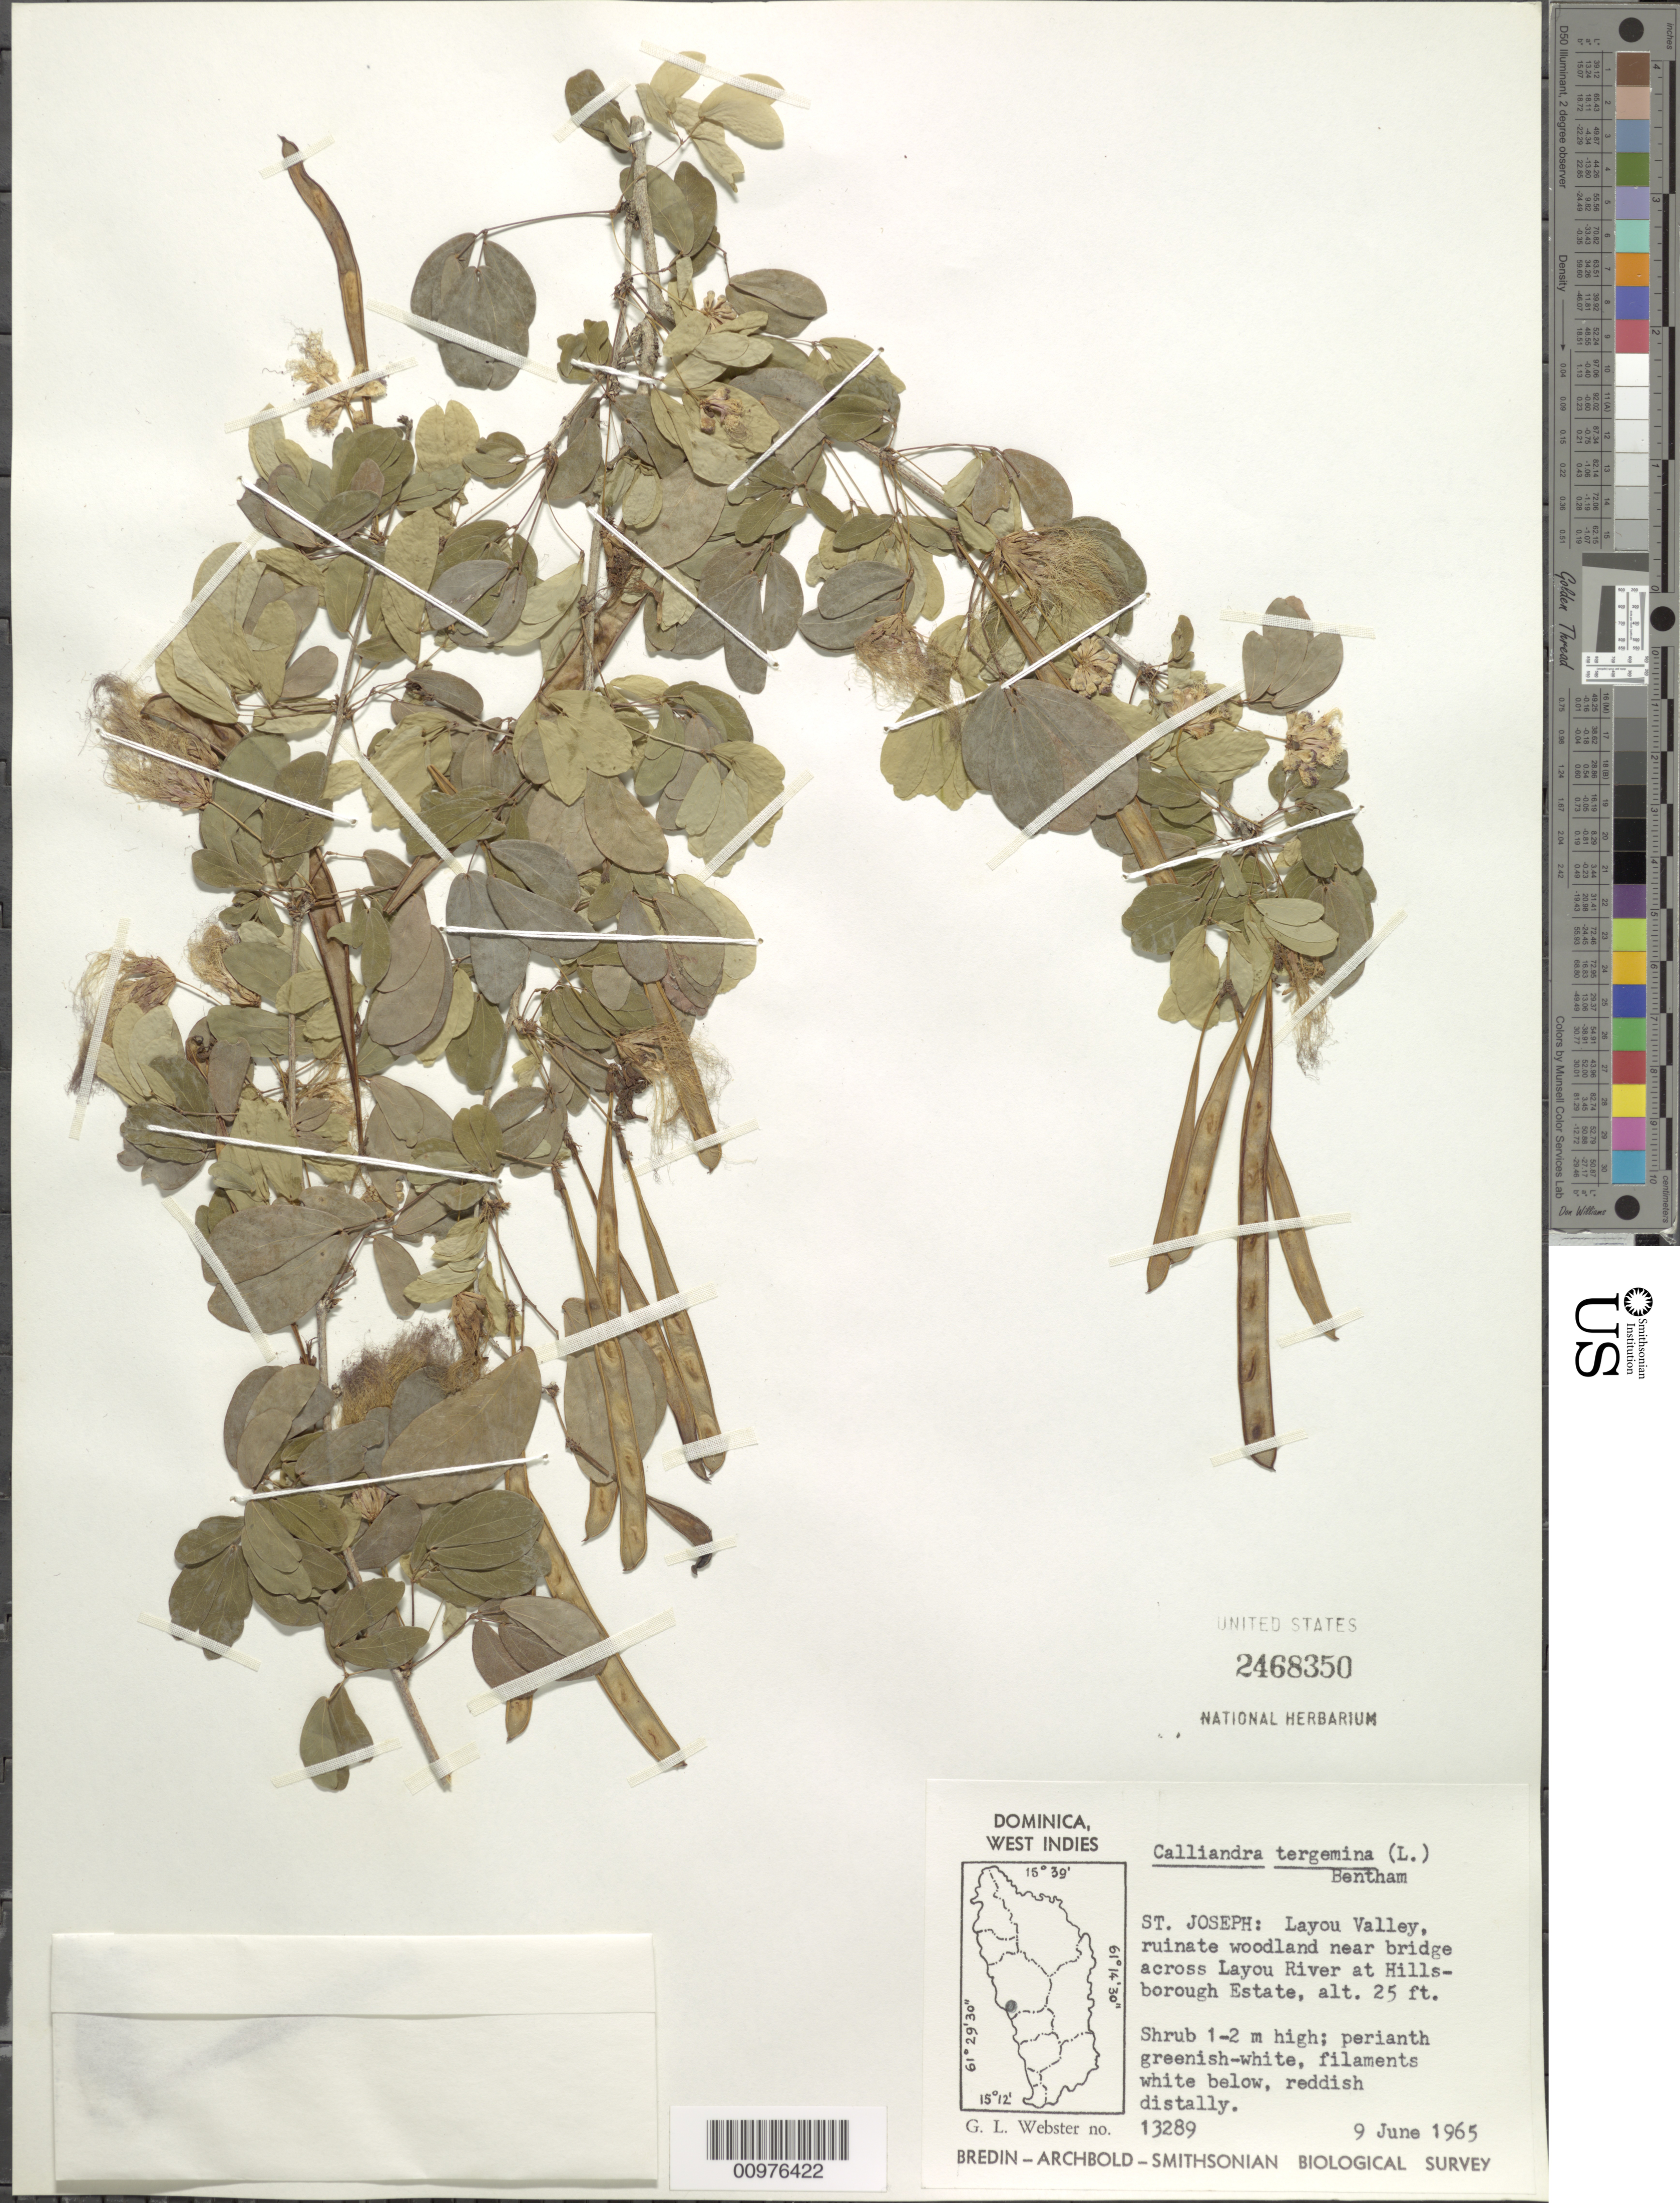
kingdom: Plantae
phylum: Tracheophyta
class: Magnoliopsida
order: Fabales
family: Fabaceae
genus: Calliandra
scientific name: Calliandra tergemina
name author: (L.) Benth.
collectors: G. L. Webster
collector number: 13289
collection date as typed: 09 Jun 1965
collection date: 1965-06-09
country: Dominica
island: Dominica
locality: St. Joseph; Layou Valley ruinate woodland near bridge across Layou river at Hillsborough Estate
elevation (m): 8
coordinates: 0 N, 0 E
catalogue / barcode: US 2468350